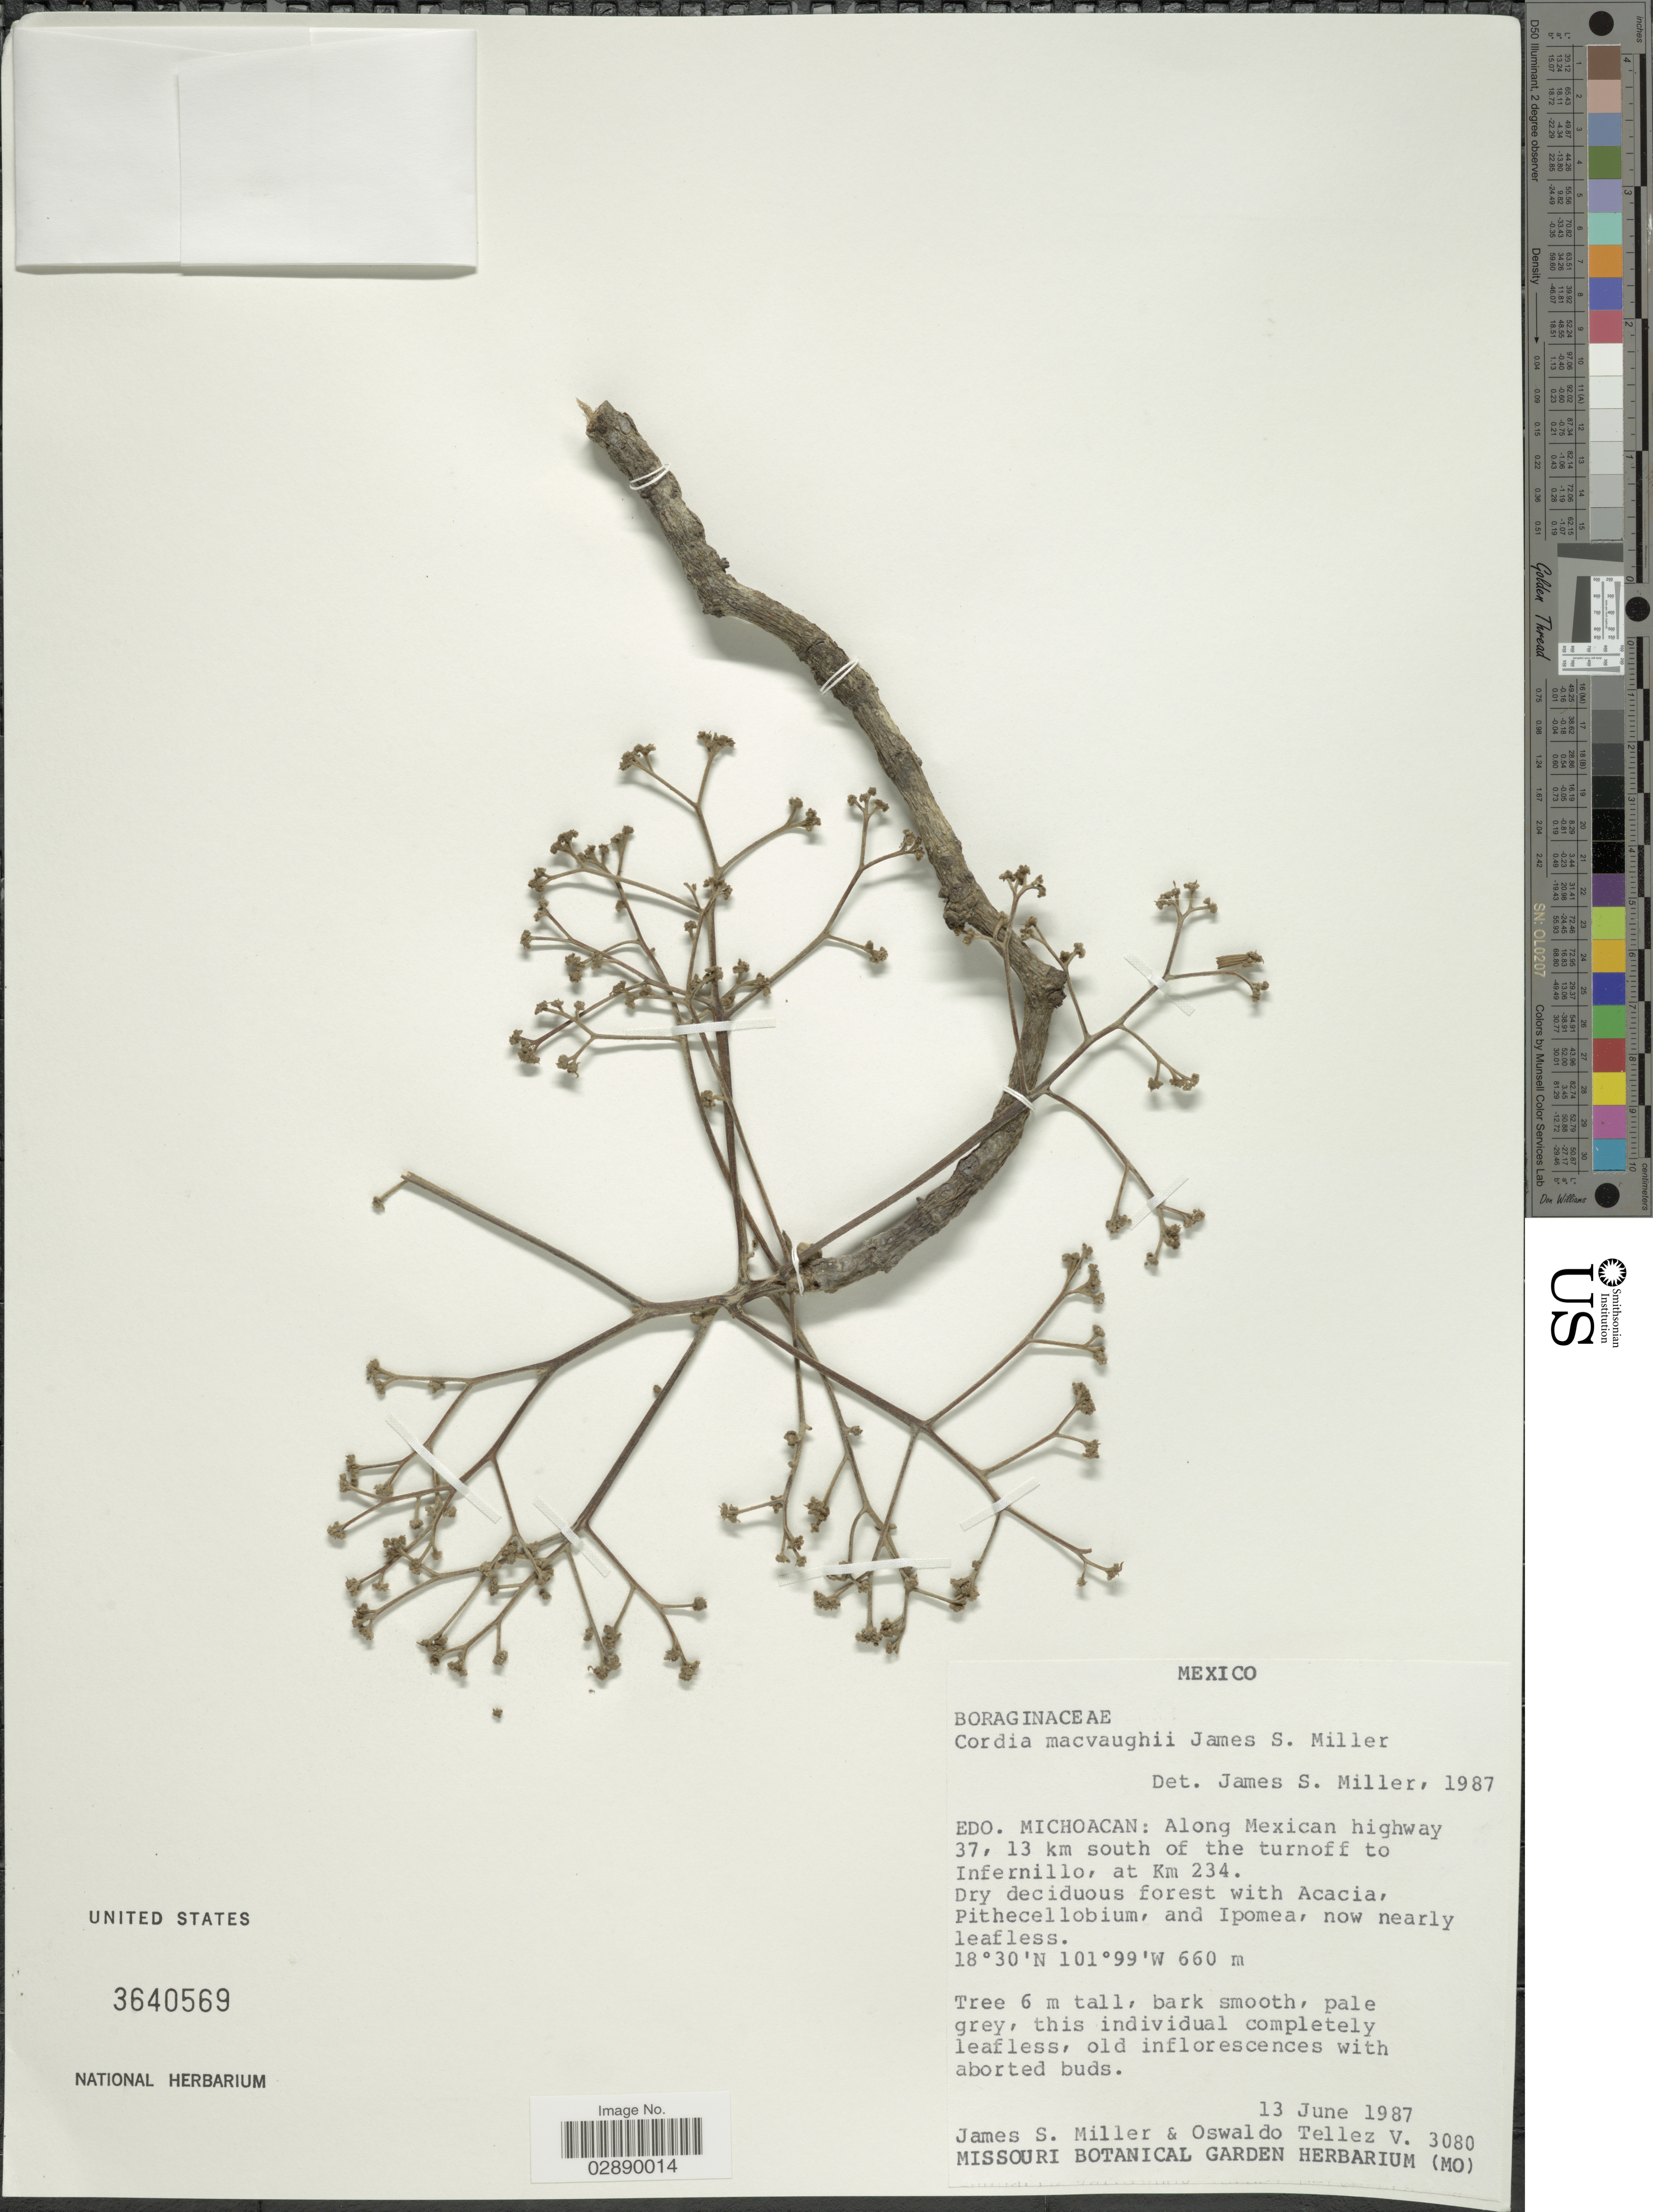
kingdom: Plantae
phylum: Tracheophyta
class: Magnoliopsida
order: Boraginales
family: Cordiaceae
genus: Cordia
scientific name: Cordia macvaughii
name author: J.S. Mill.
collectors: J. S. Miller & O. Téllez V.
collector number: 3080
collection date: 1987-06-13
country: Mexico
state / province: Michoacán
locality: Along Mexican highway 37, 13 km south of the turnoff to Infernillo, at Km 234.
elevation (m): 660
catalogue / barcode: US 3640569